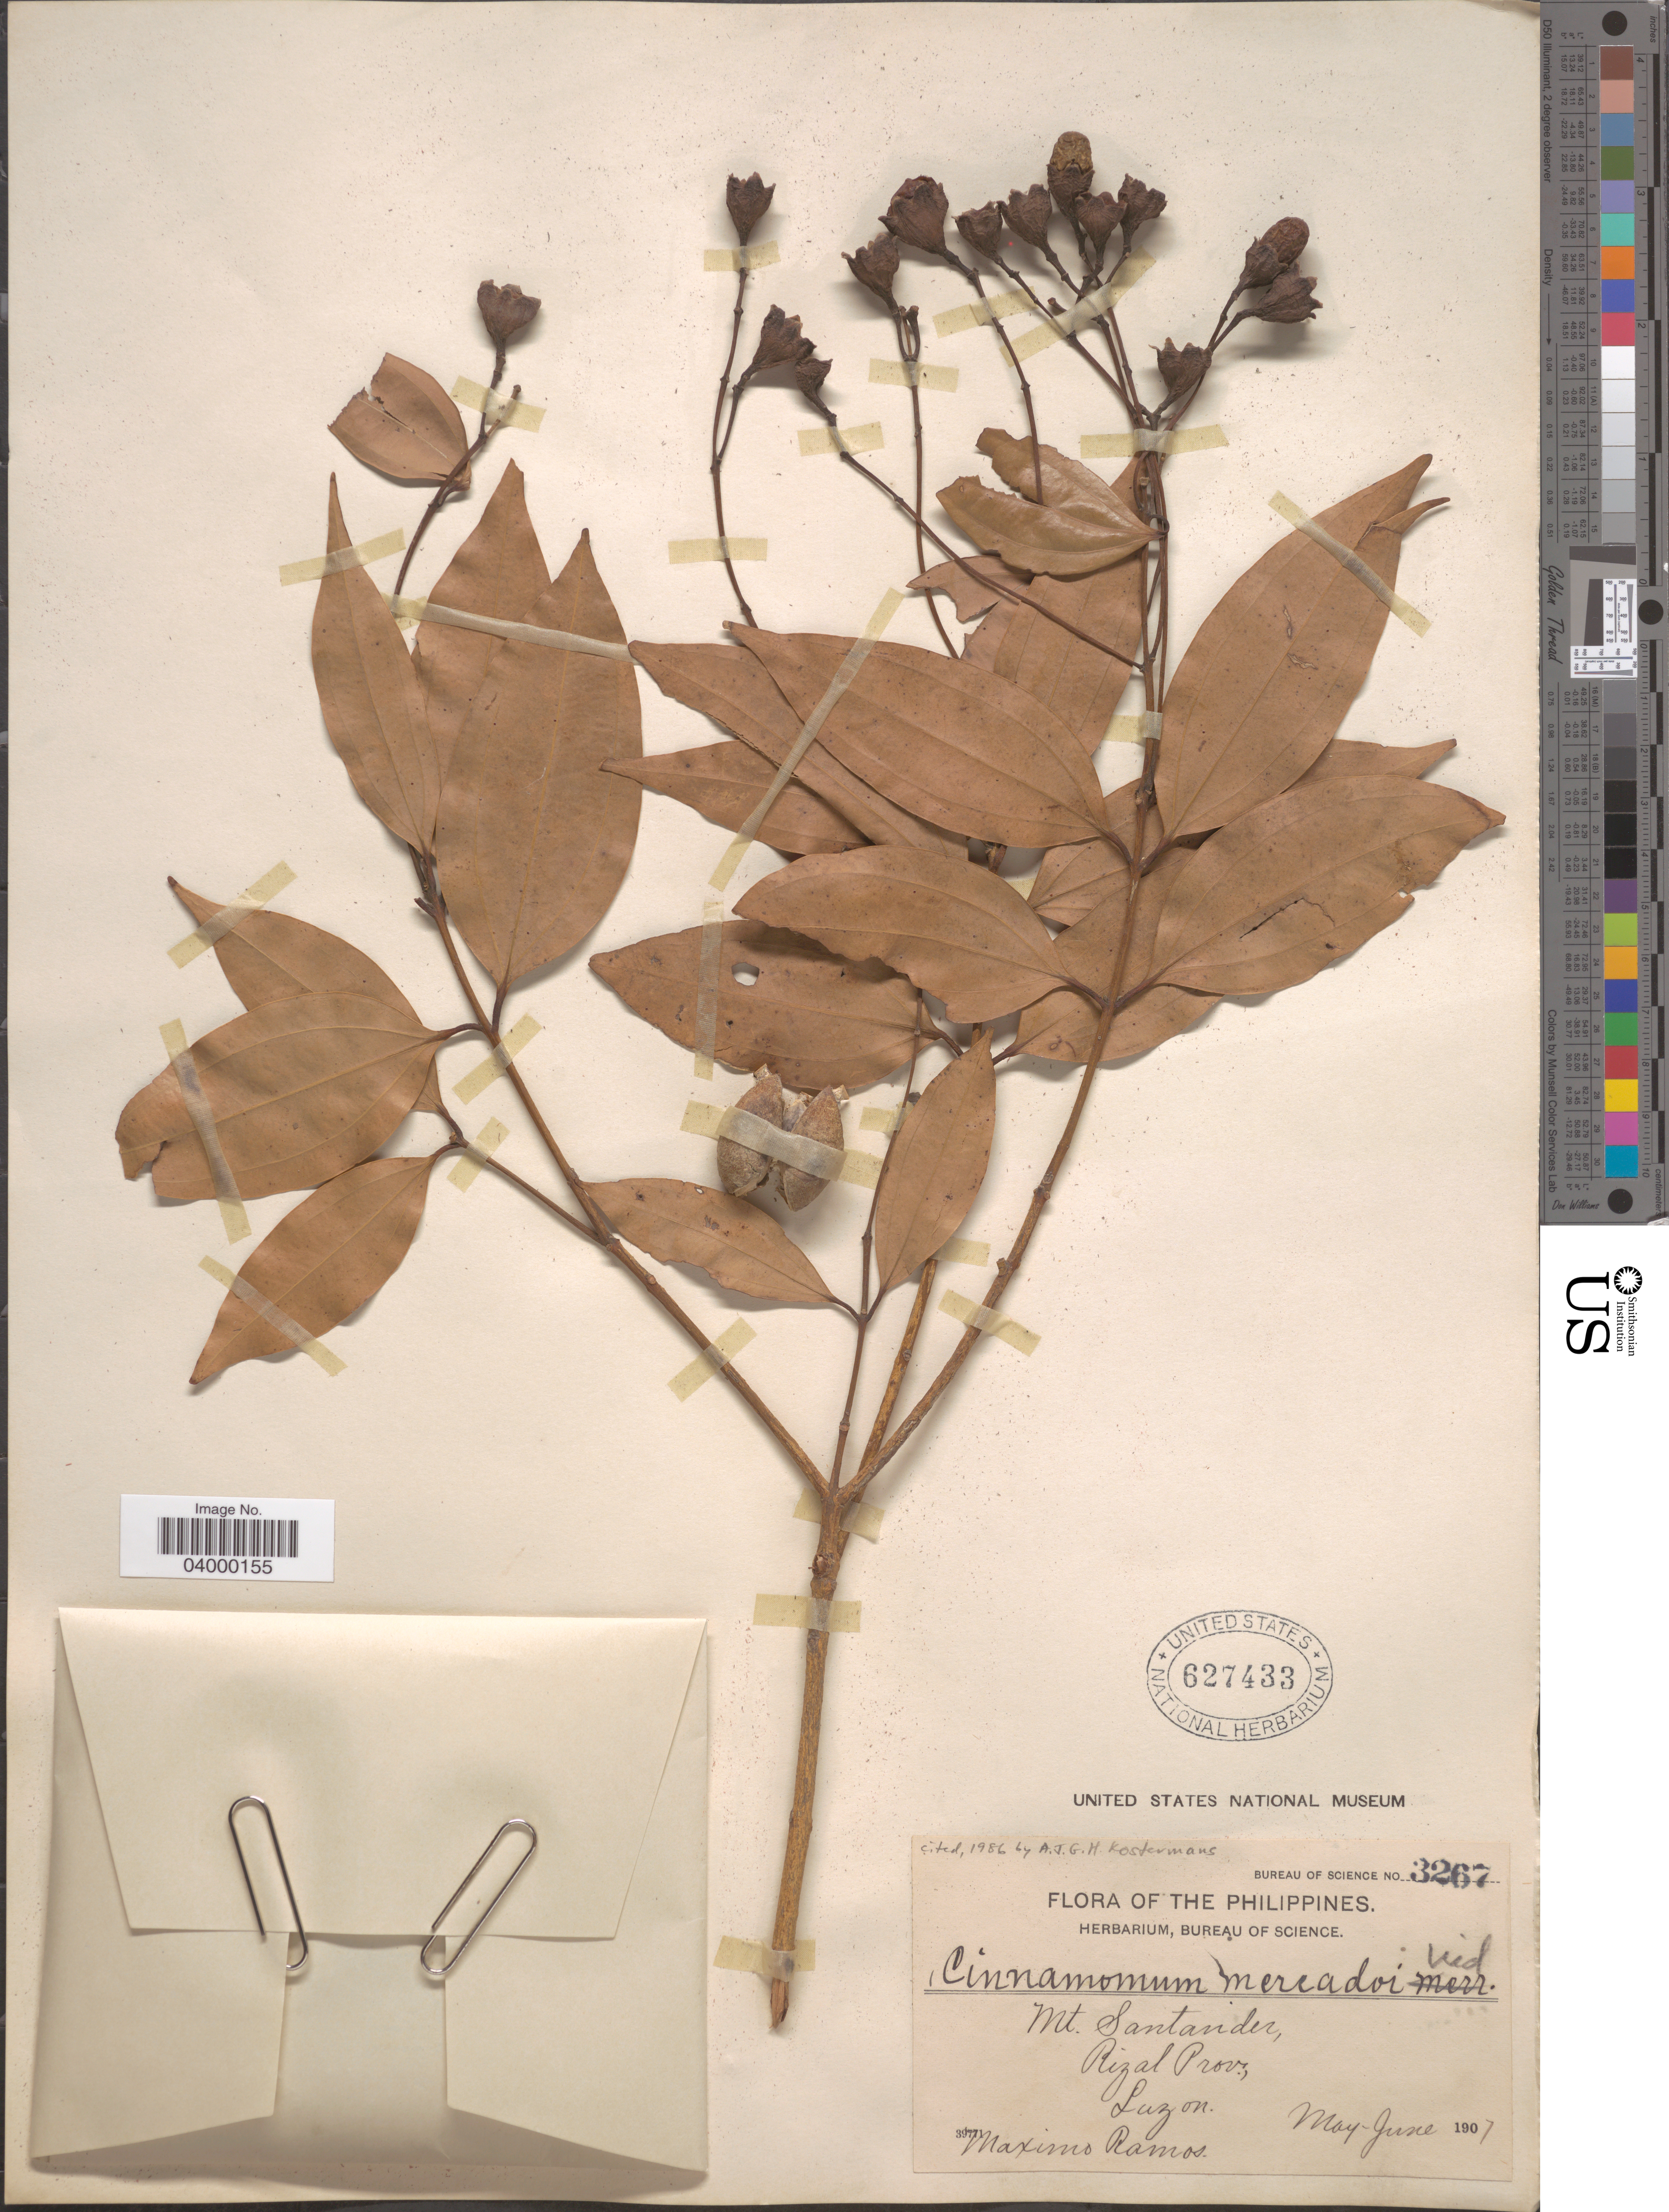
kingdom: Plantae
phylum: Tracheophyta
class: Magnoliopsida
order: Laurales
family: Lauraceae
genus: Cinnamomum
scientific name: Cinnamomum mercadoi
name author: Vidal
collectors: M. Ramos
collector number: Bureau of Science 3267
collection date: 1907-05/1907-06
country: Philippines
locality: Mt. Santander, Rizal Prov., Luzon.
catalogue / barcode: US 627433